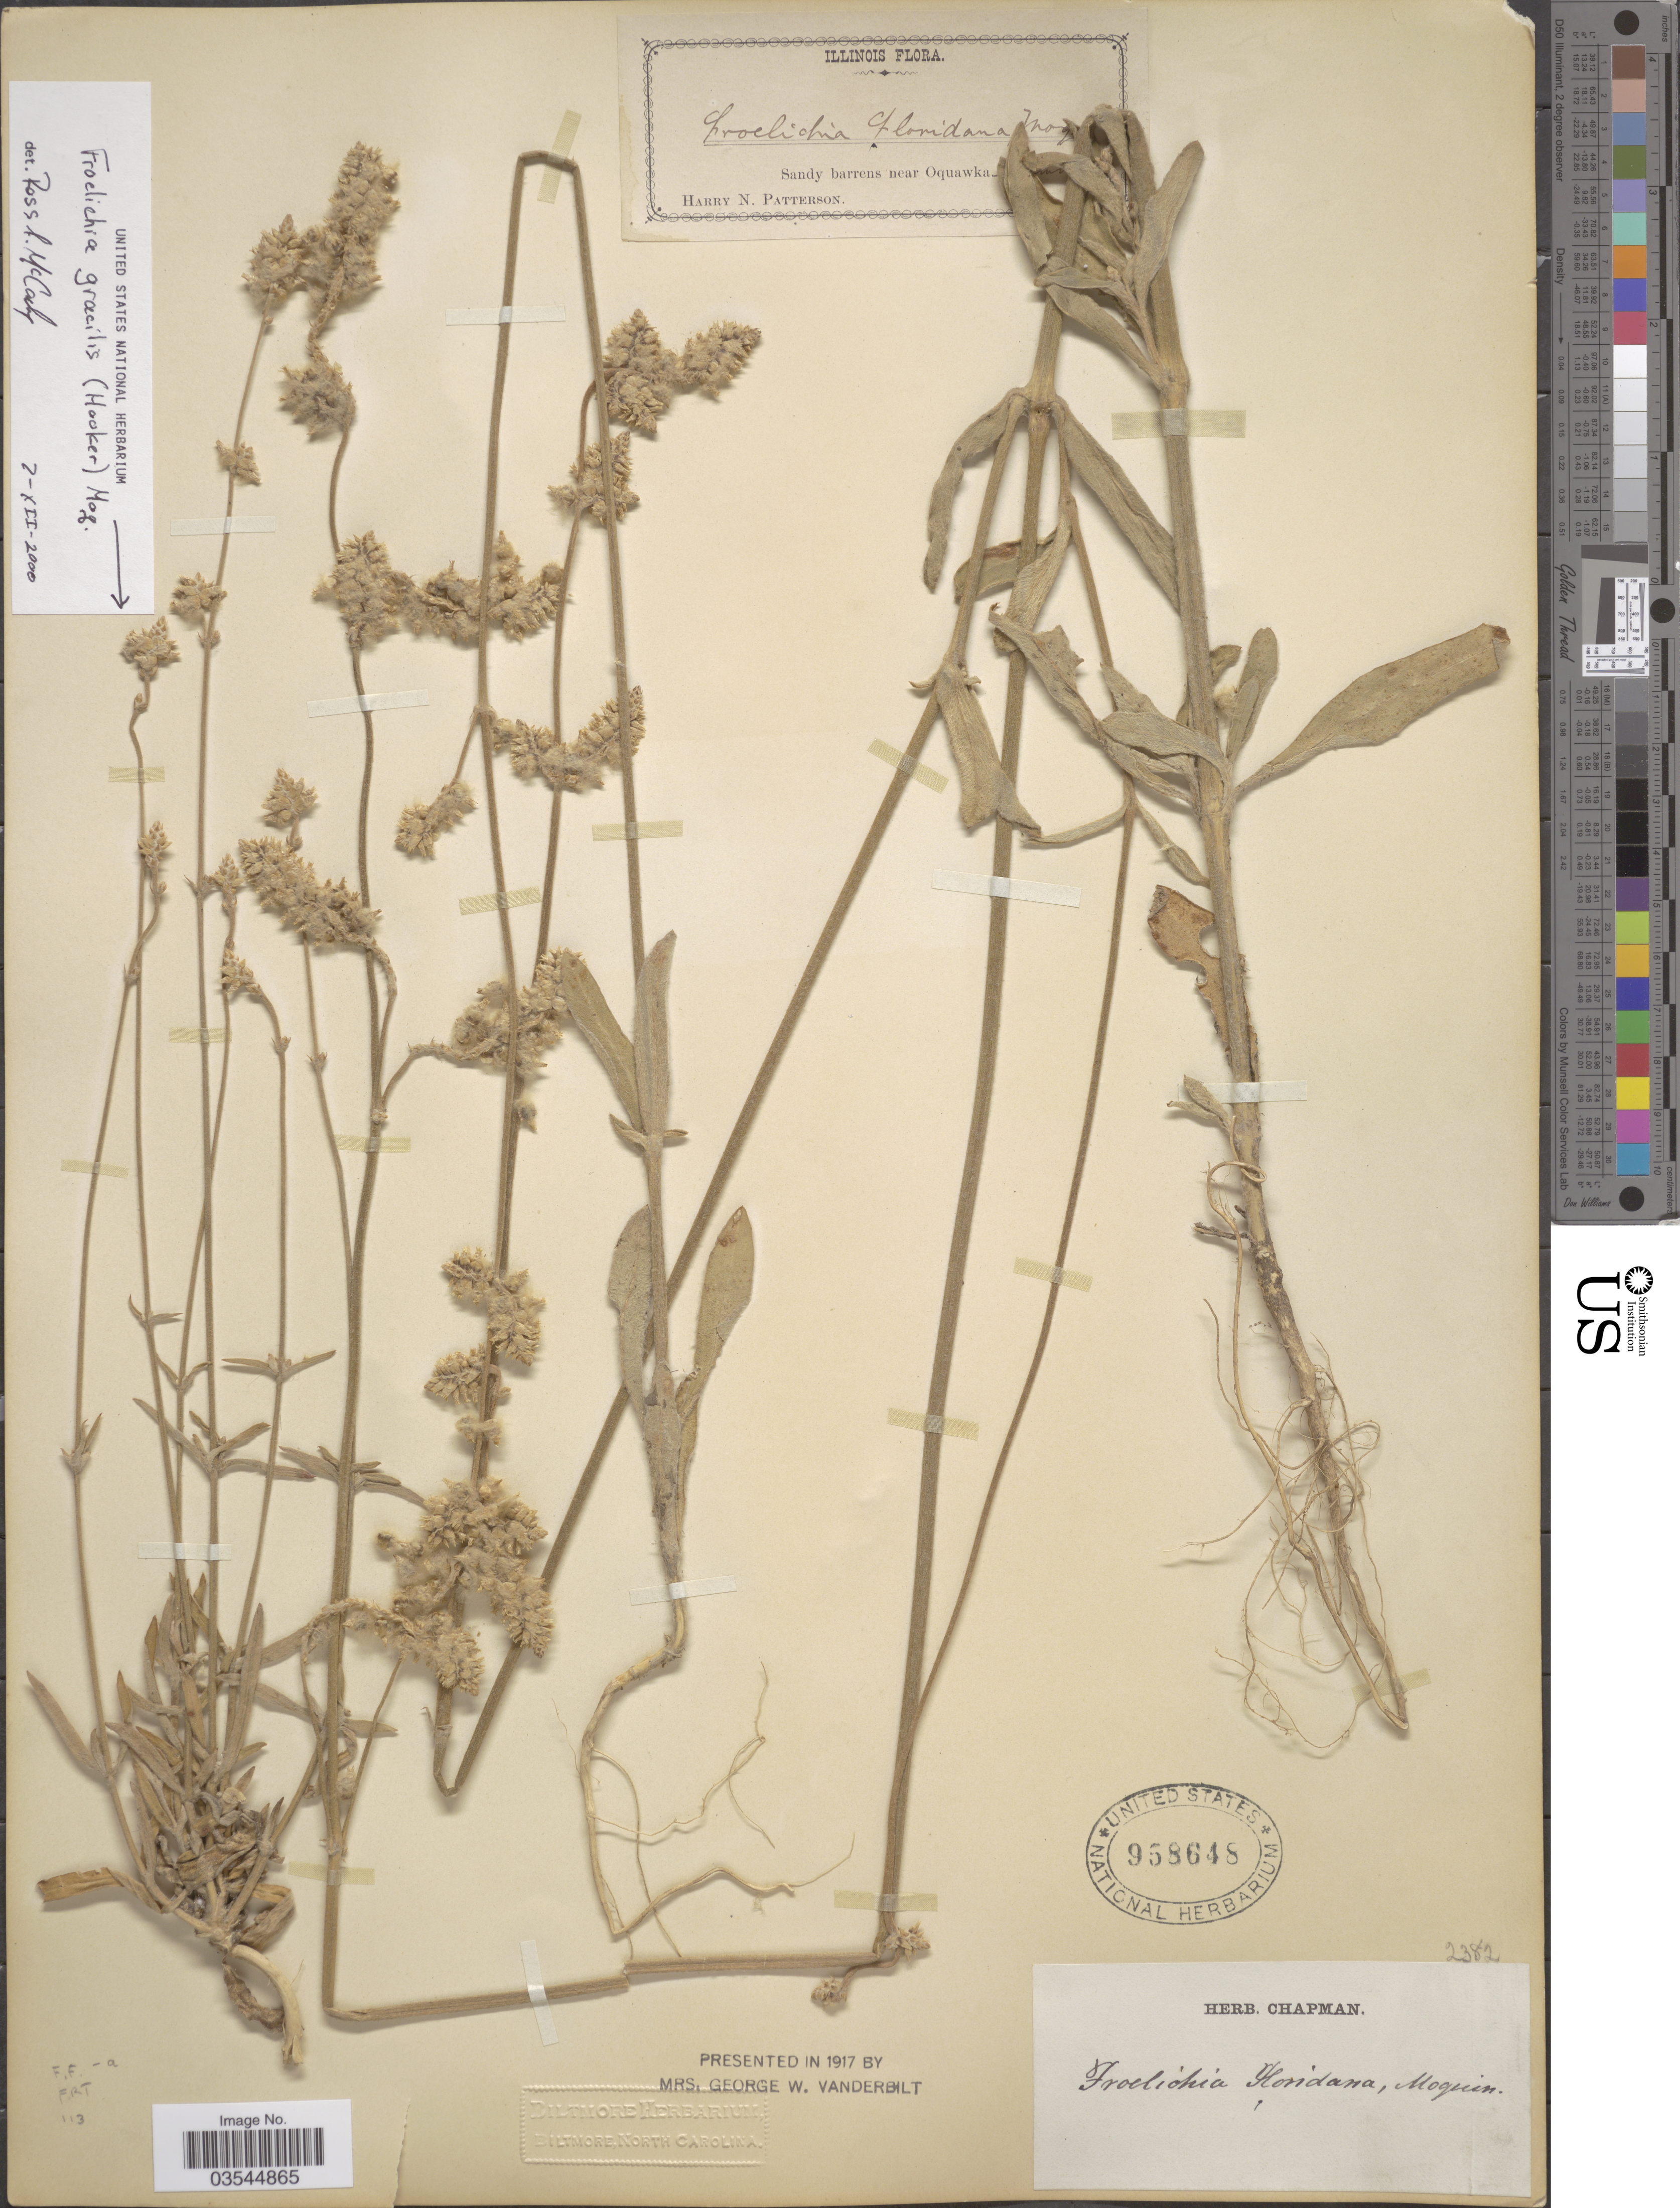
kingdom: Plantae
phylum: Tracheophyta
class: Magnoliopsida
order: Caryophyllales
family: Amaranthaceae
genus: Froelichia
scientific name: Froelichia floridana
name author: (Nutt.) Moq.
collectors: H. N. Patterson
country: United States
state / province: Illinois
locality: Near Oquawka- [illegible text].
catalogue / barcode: US 958648